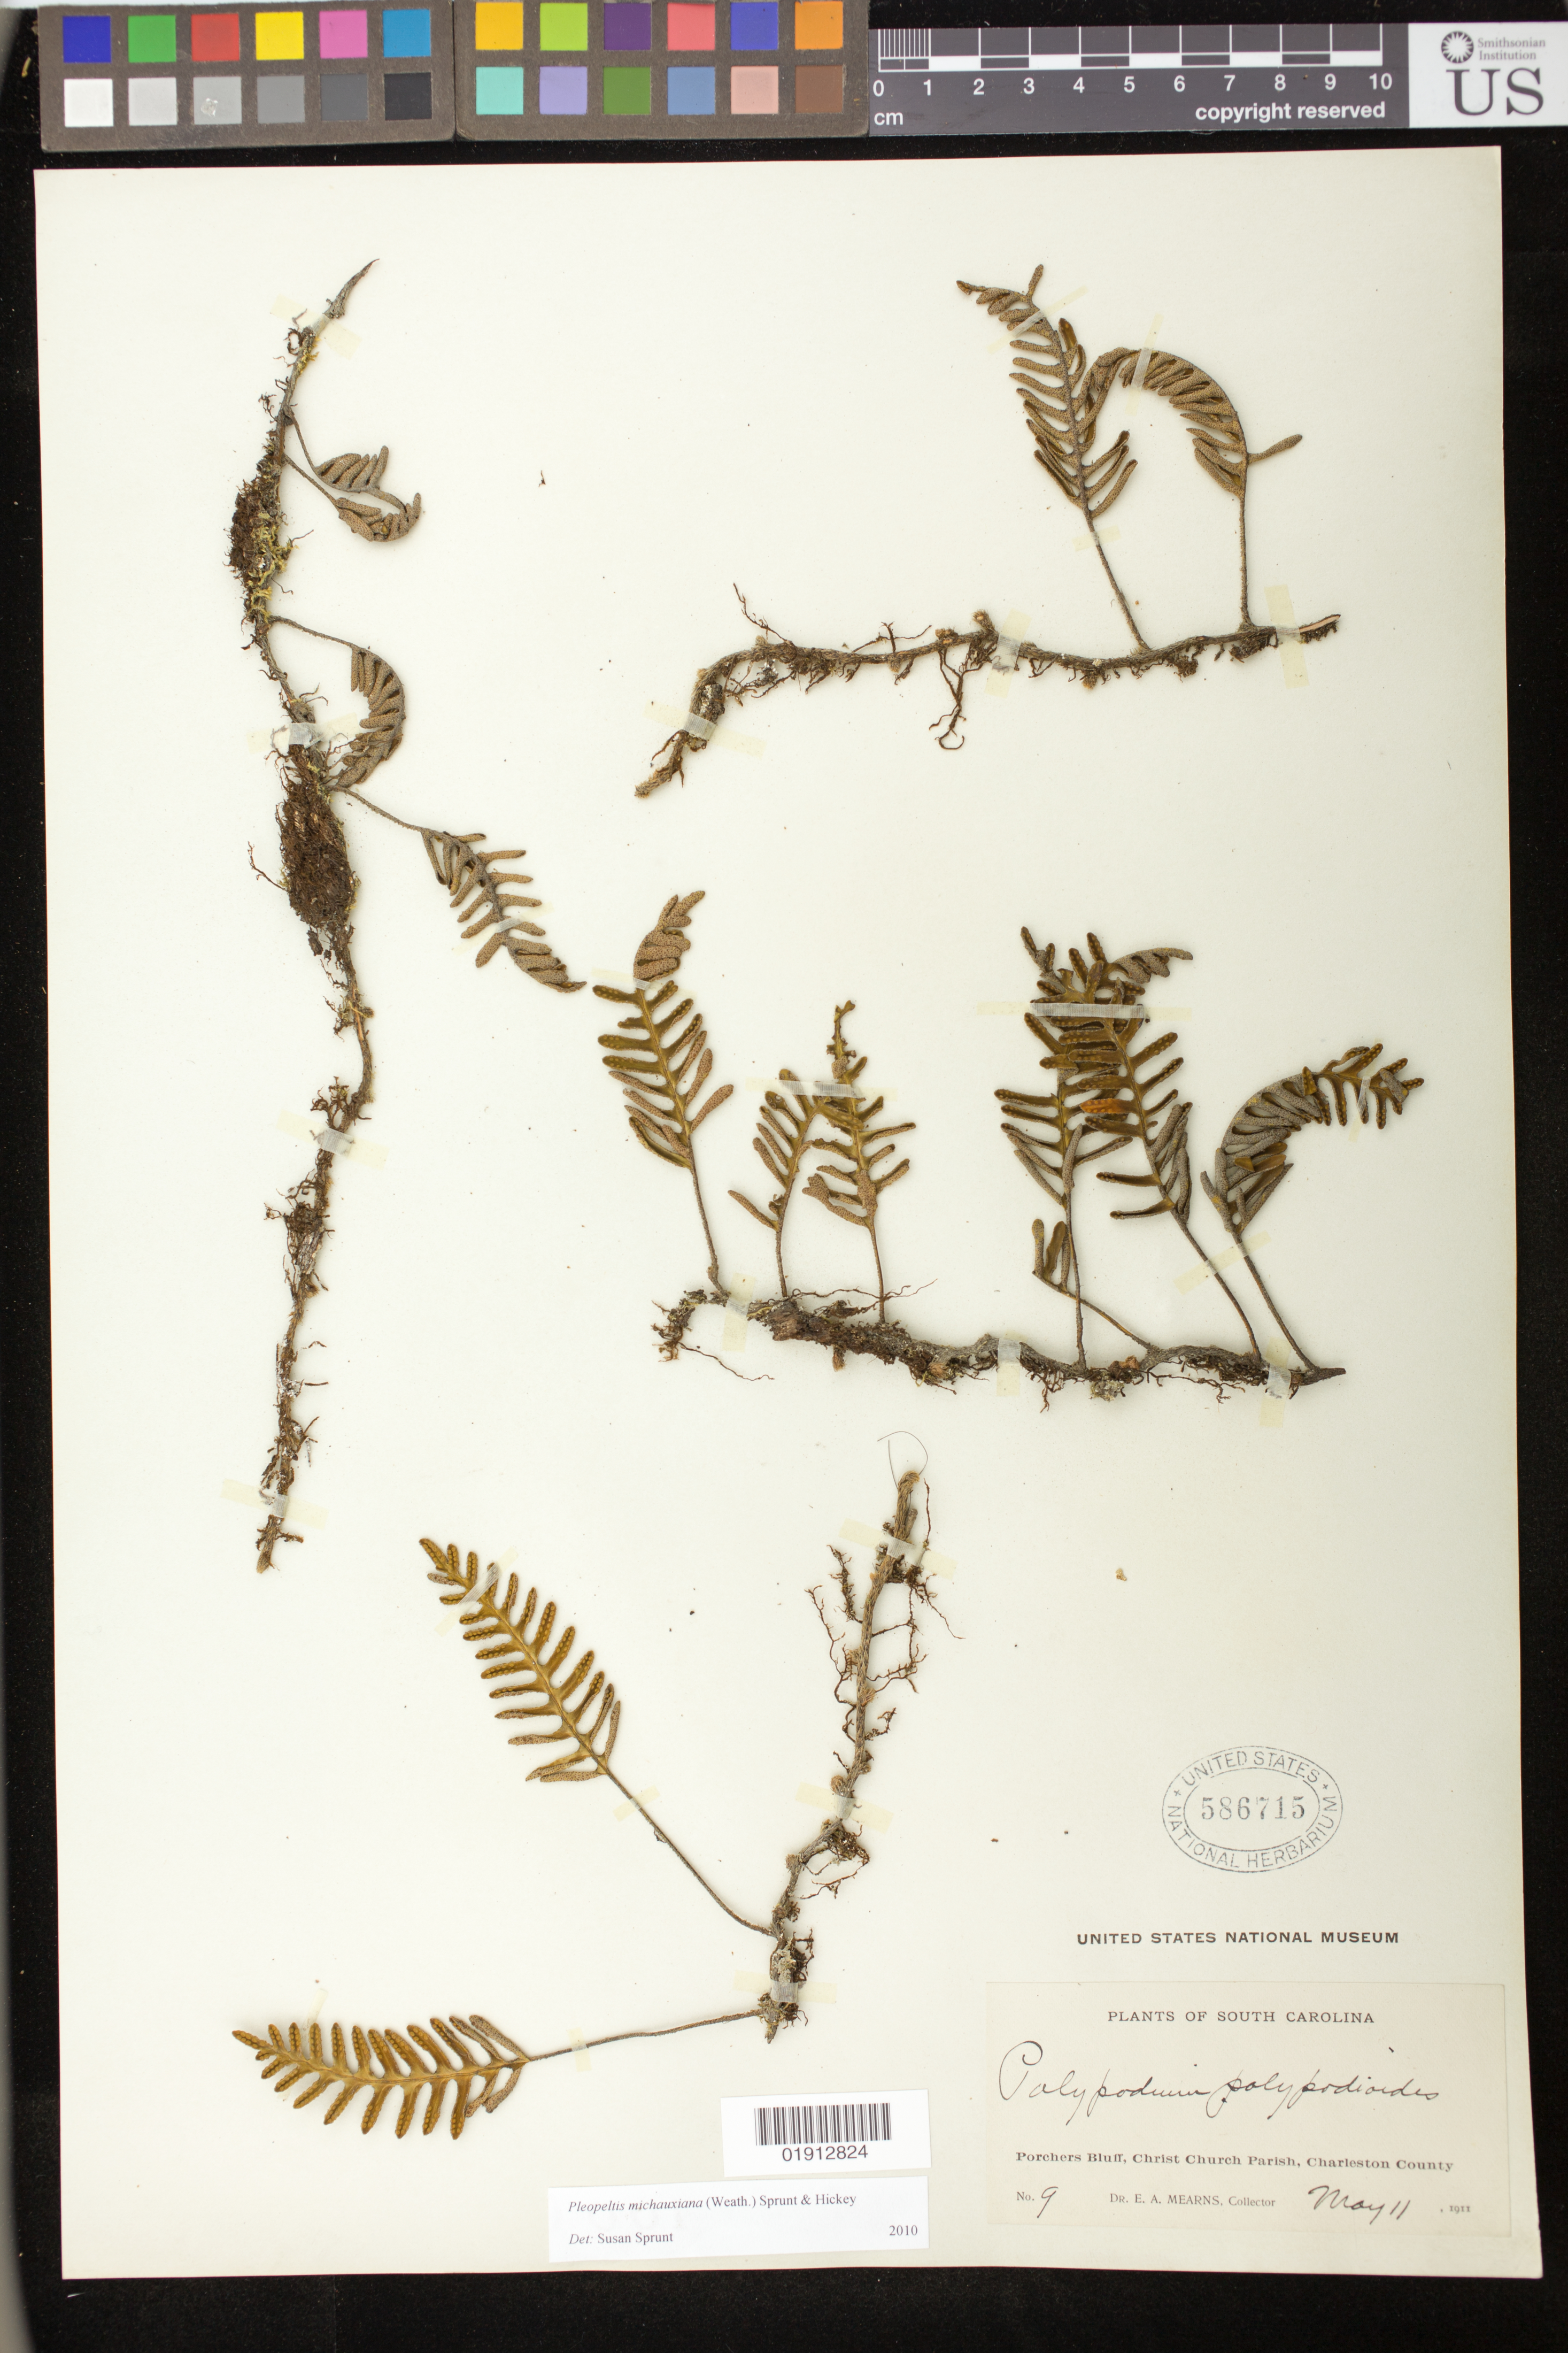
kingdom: Plantae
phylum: Tracheophyta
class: Polypodiopsida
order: Polypodiales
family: Polypodiaceae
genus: Pleopeltis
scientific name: Pleopeltis michauxiana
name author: (Weath.) Hickey & Sprunt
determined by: Sprunt, S. V.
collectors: E. A. Mearns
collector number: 9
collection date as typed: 11 May 1911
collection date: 1911-05-11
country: United States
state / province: South Carolina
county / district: Charleston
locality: Porchers Bluff, Christ Church Parish.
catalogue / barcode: US 586715